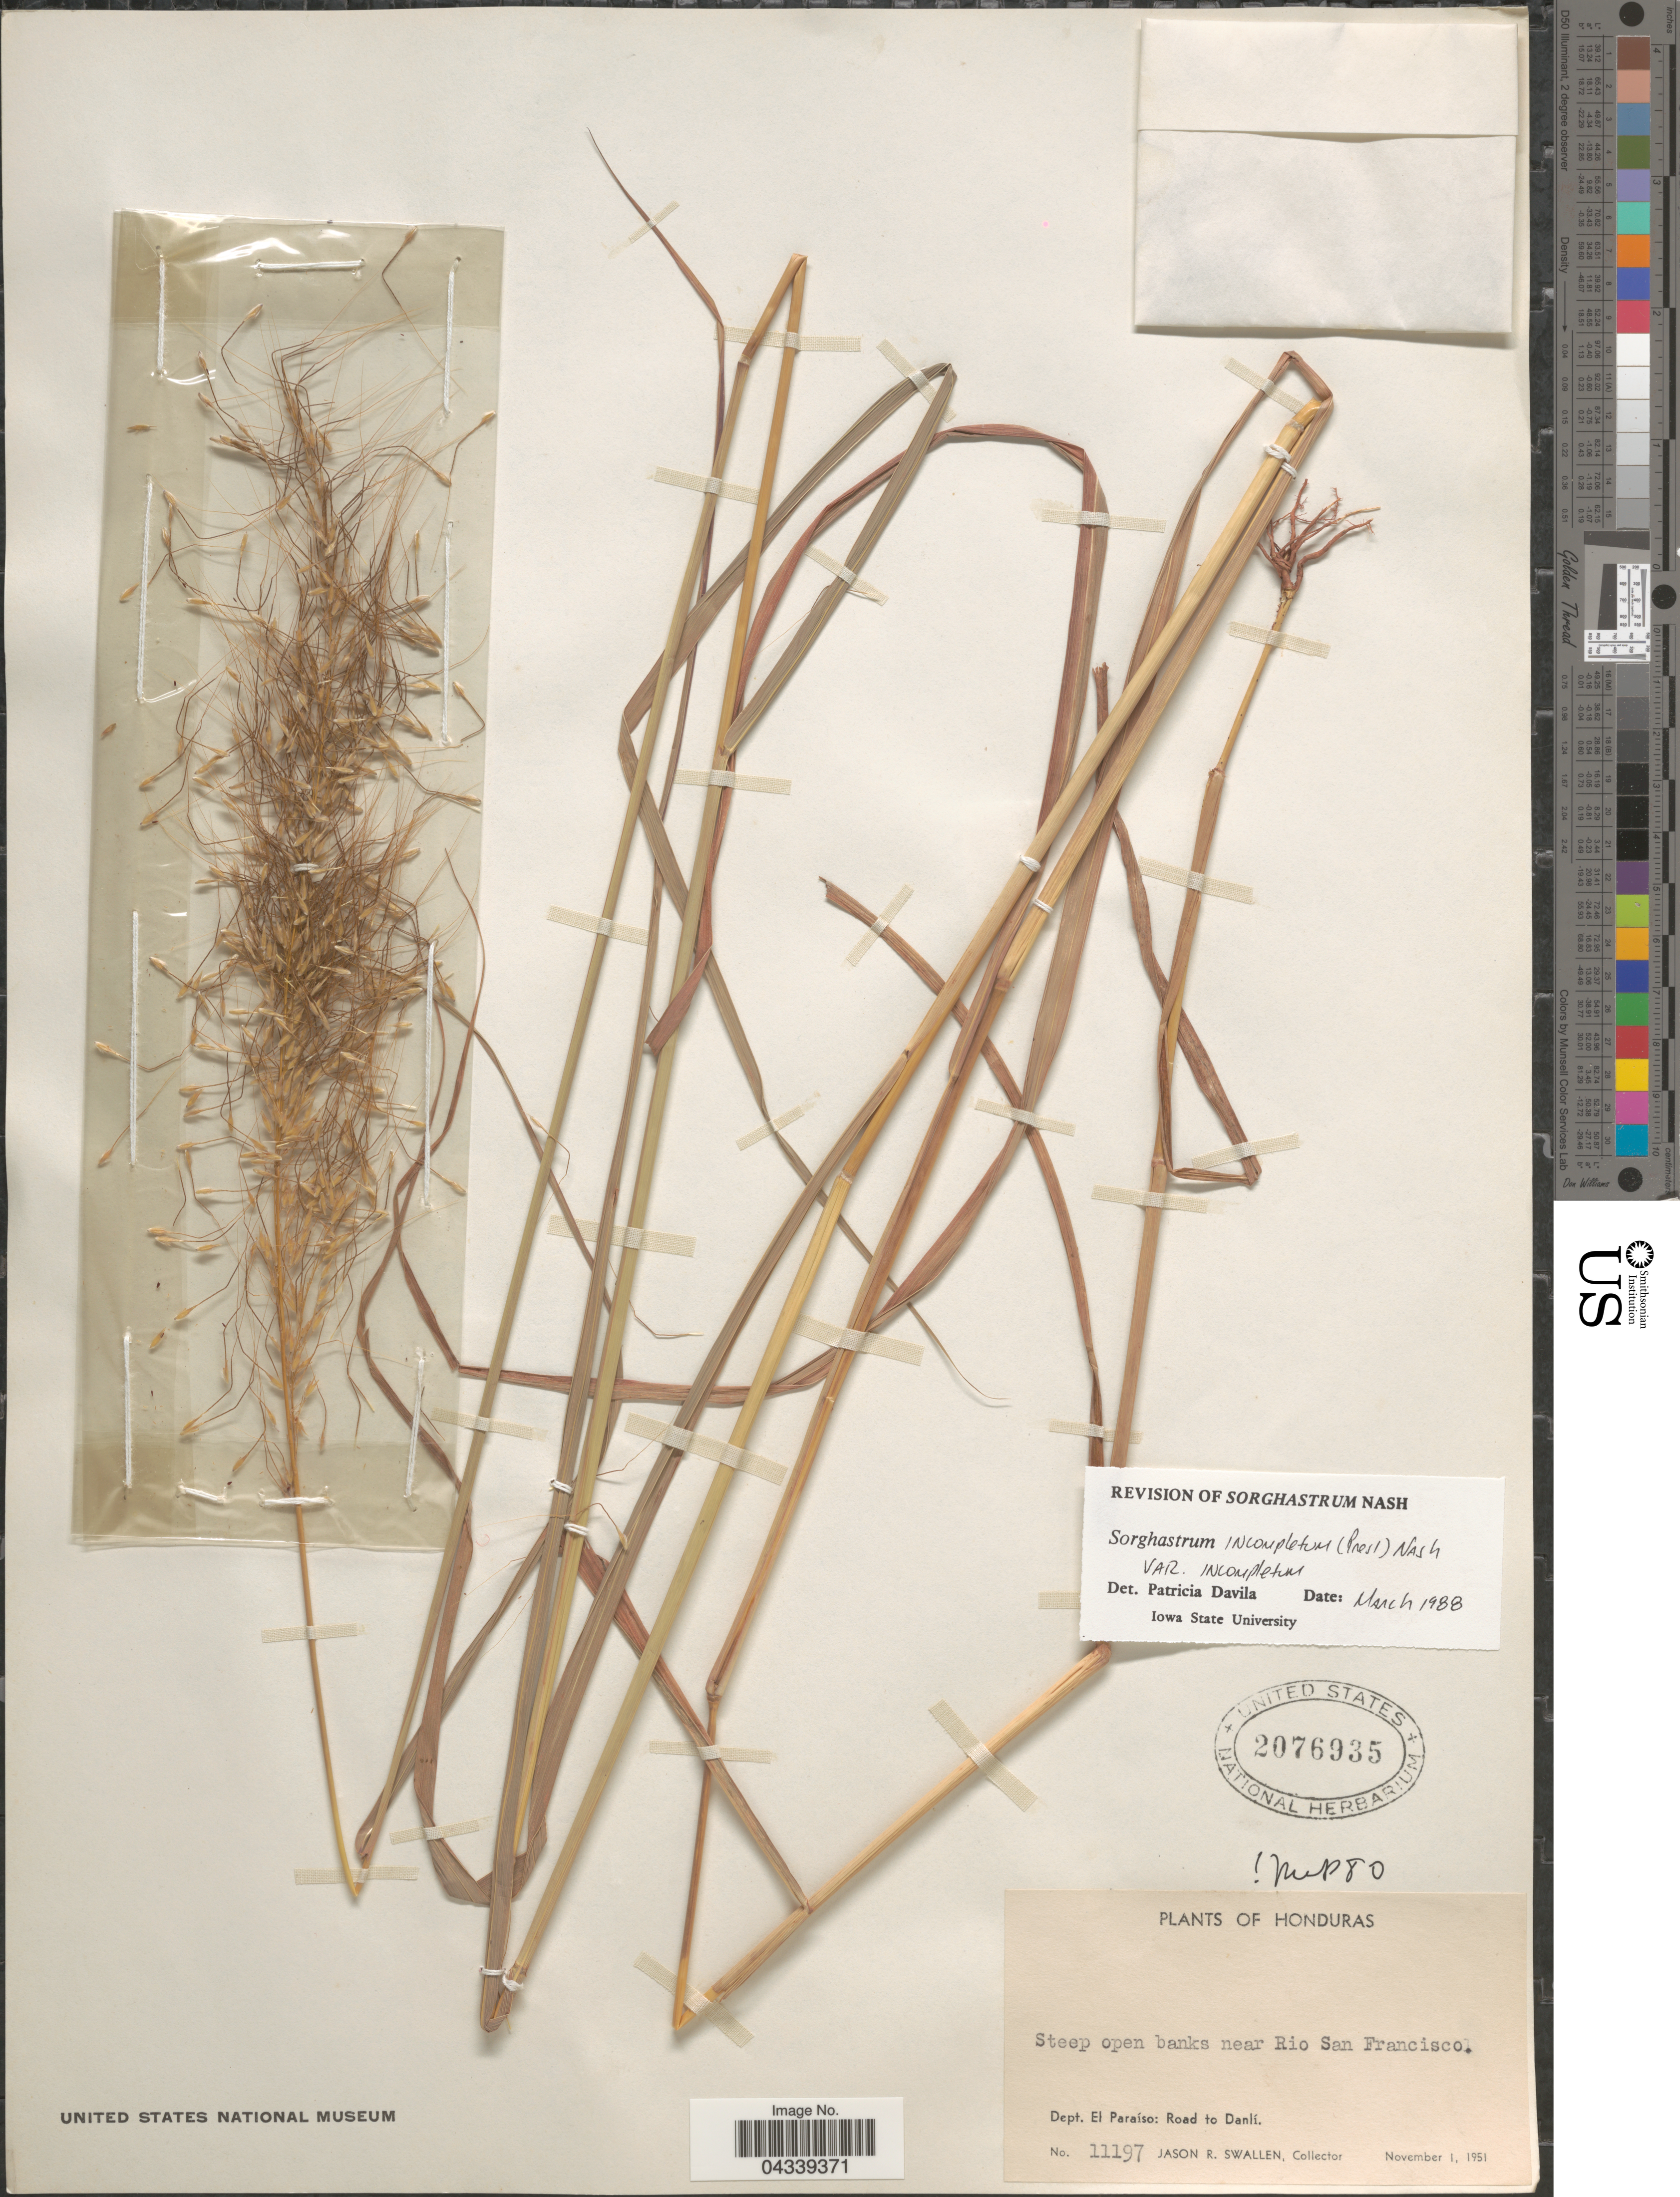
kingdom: Plantae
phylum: Tracheophyta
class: Liliopsida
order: Poales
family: Poaceae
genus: Sorghastrum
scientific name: Sorghastrum incompletum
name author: (J. Presl) Nash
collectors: J. R. Swallen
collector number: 11197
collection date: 1951-11-01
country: Honduras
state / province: El Paraiso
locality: Steep open banks near Rio San Francisco. Dept. El Paraíso: Road to Danlí.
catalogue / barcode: US 2076935